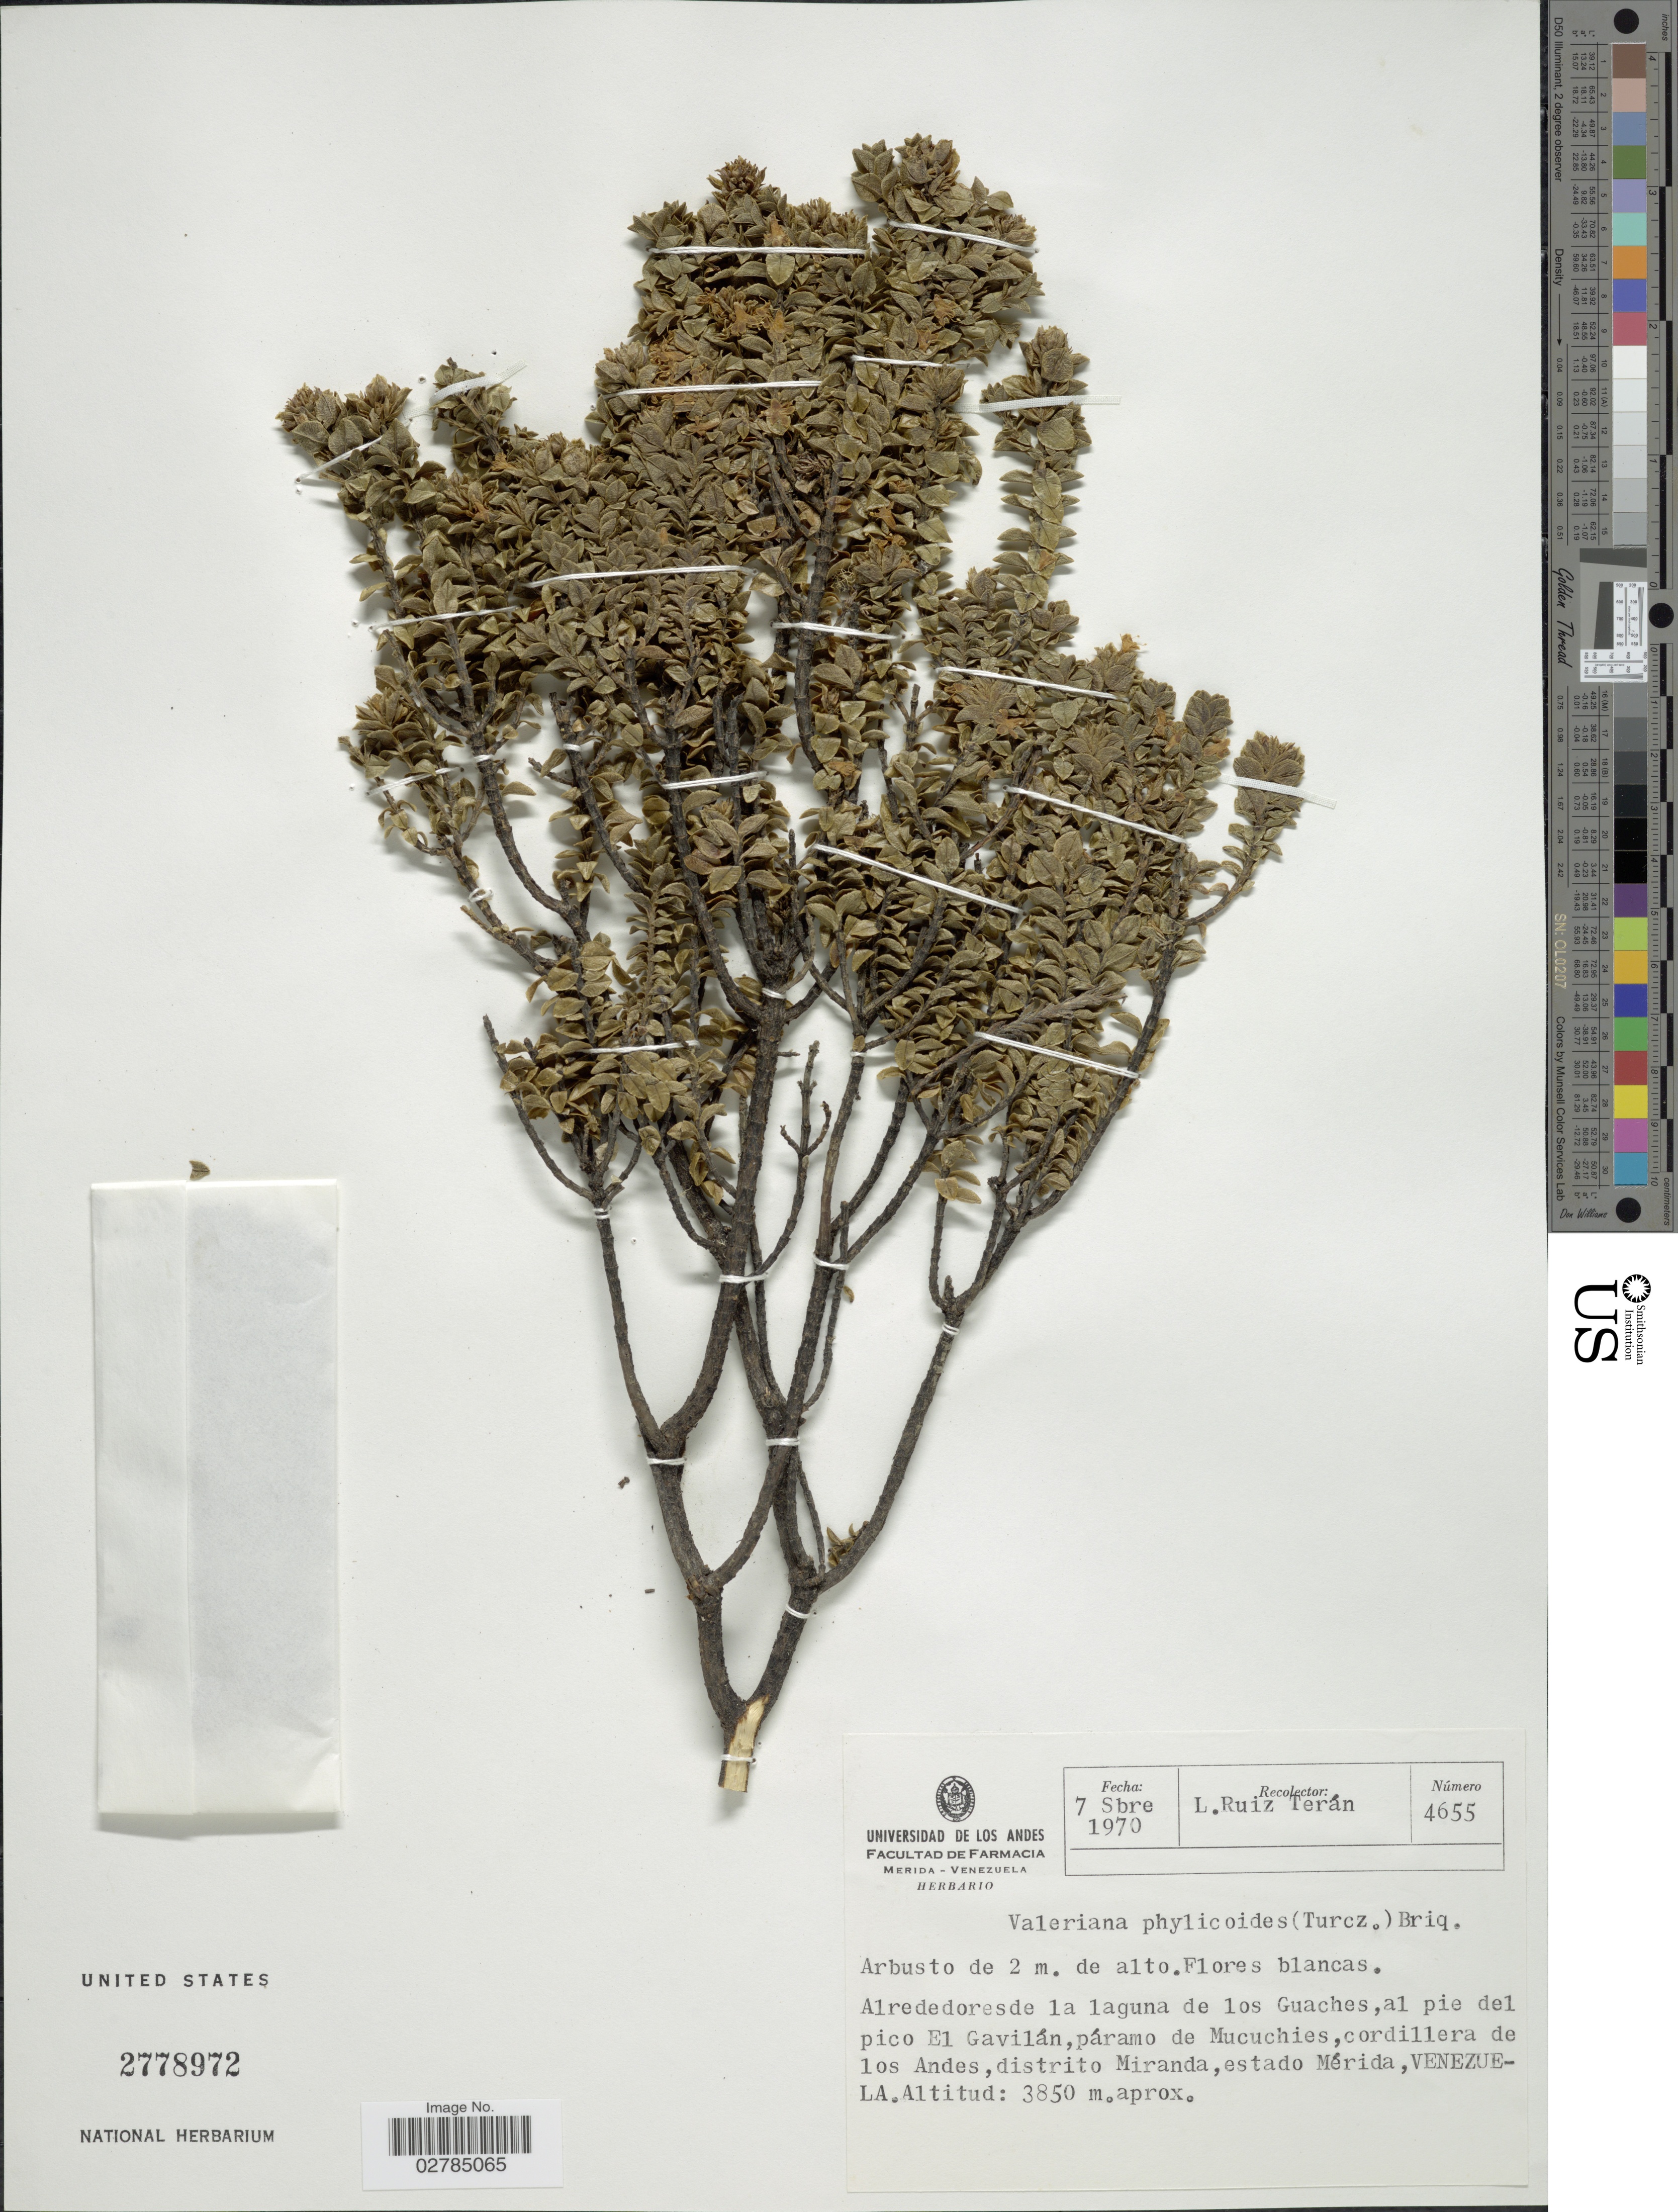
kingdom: Plantae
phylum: Tracheophyta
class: Magnoliopsida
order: Dipsacales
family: Caprifoliaceae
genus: Valeriana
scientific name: Valeriana phylicoides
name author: (Turcz.) Briq.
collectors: L. E. Ruíz-Terán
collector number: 4655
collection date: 1970-09-07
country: Venezuela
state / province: Mérida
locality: Alrededoresde la laguna de los Guaches, al pie del pico El Gavilán, páramo de Mucuchies, cordillera de los Andes, distrito Miranda.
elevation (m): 2850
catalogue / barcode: US 2778972